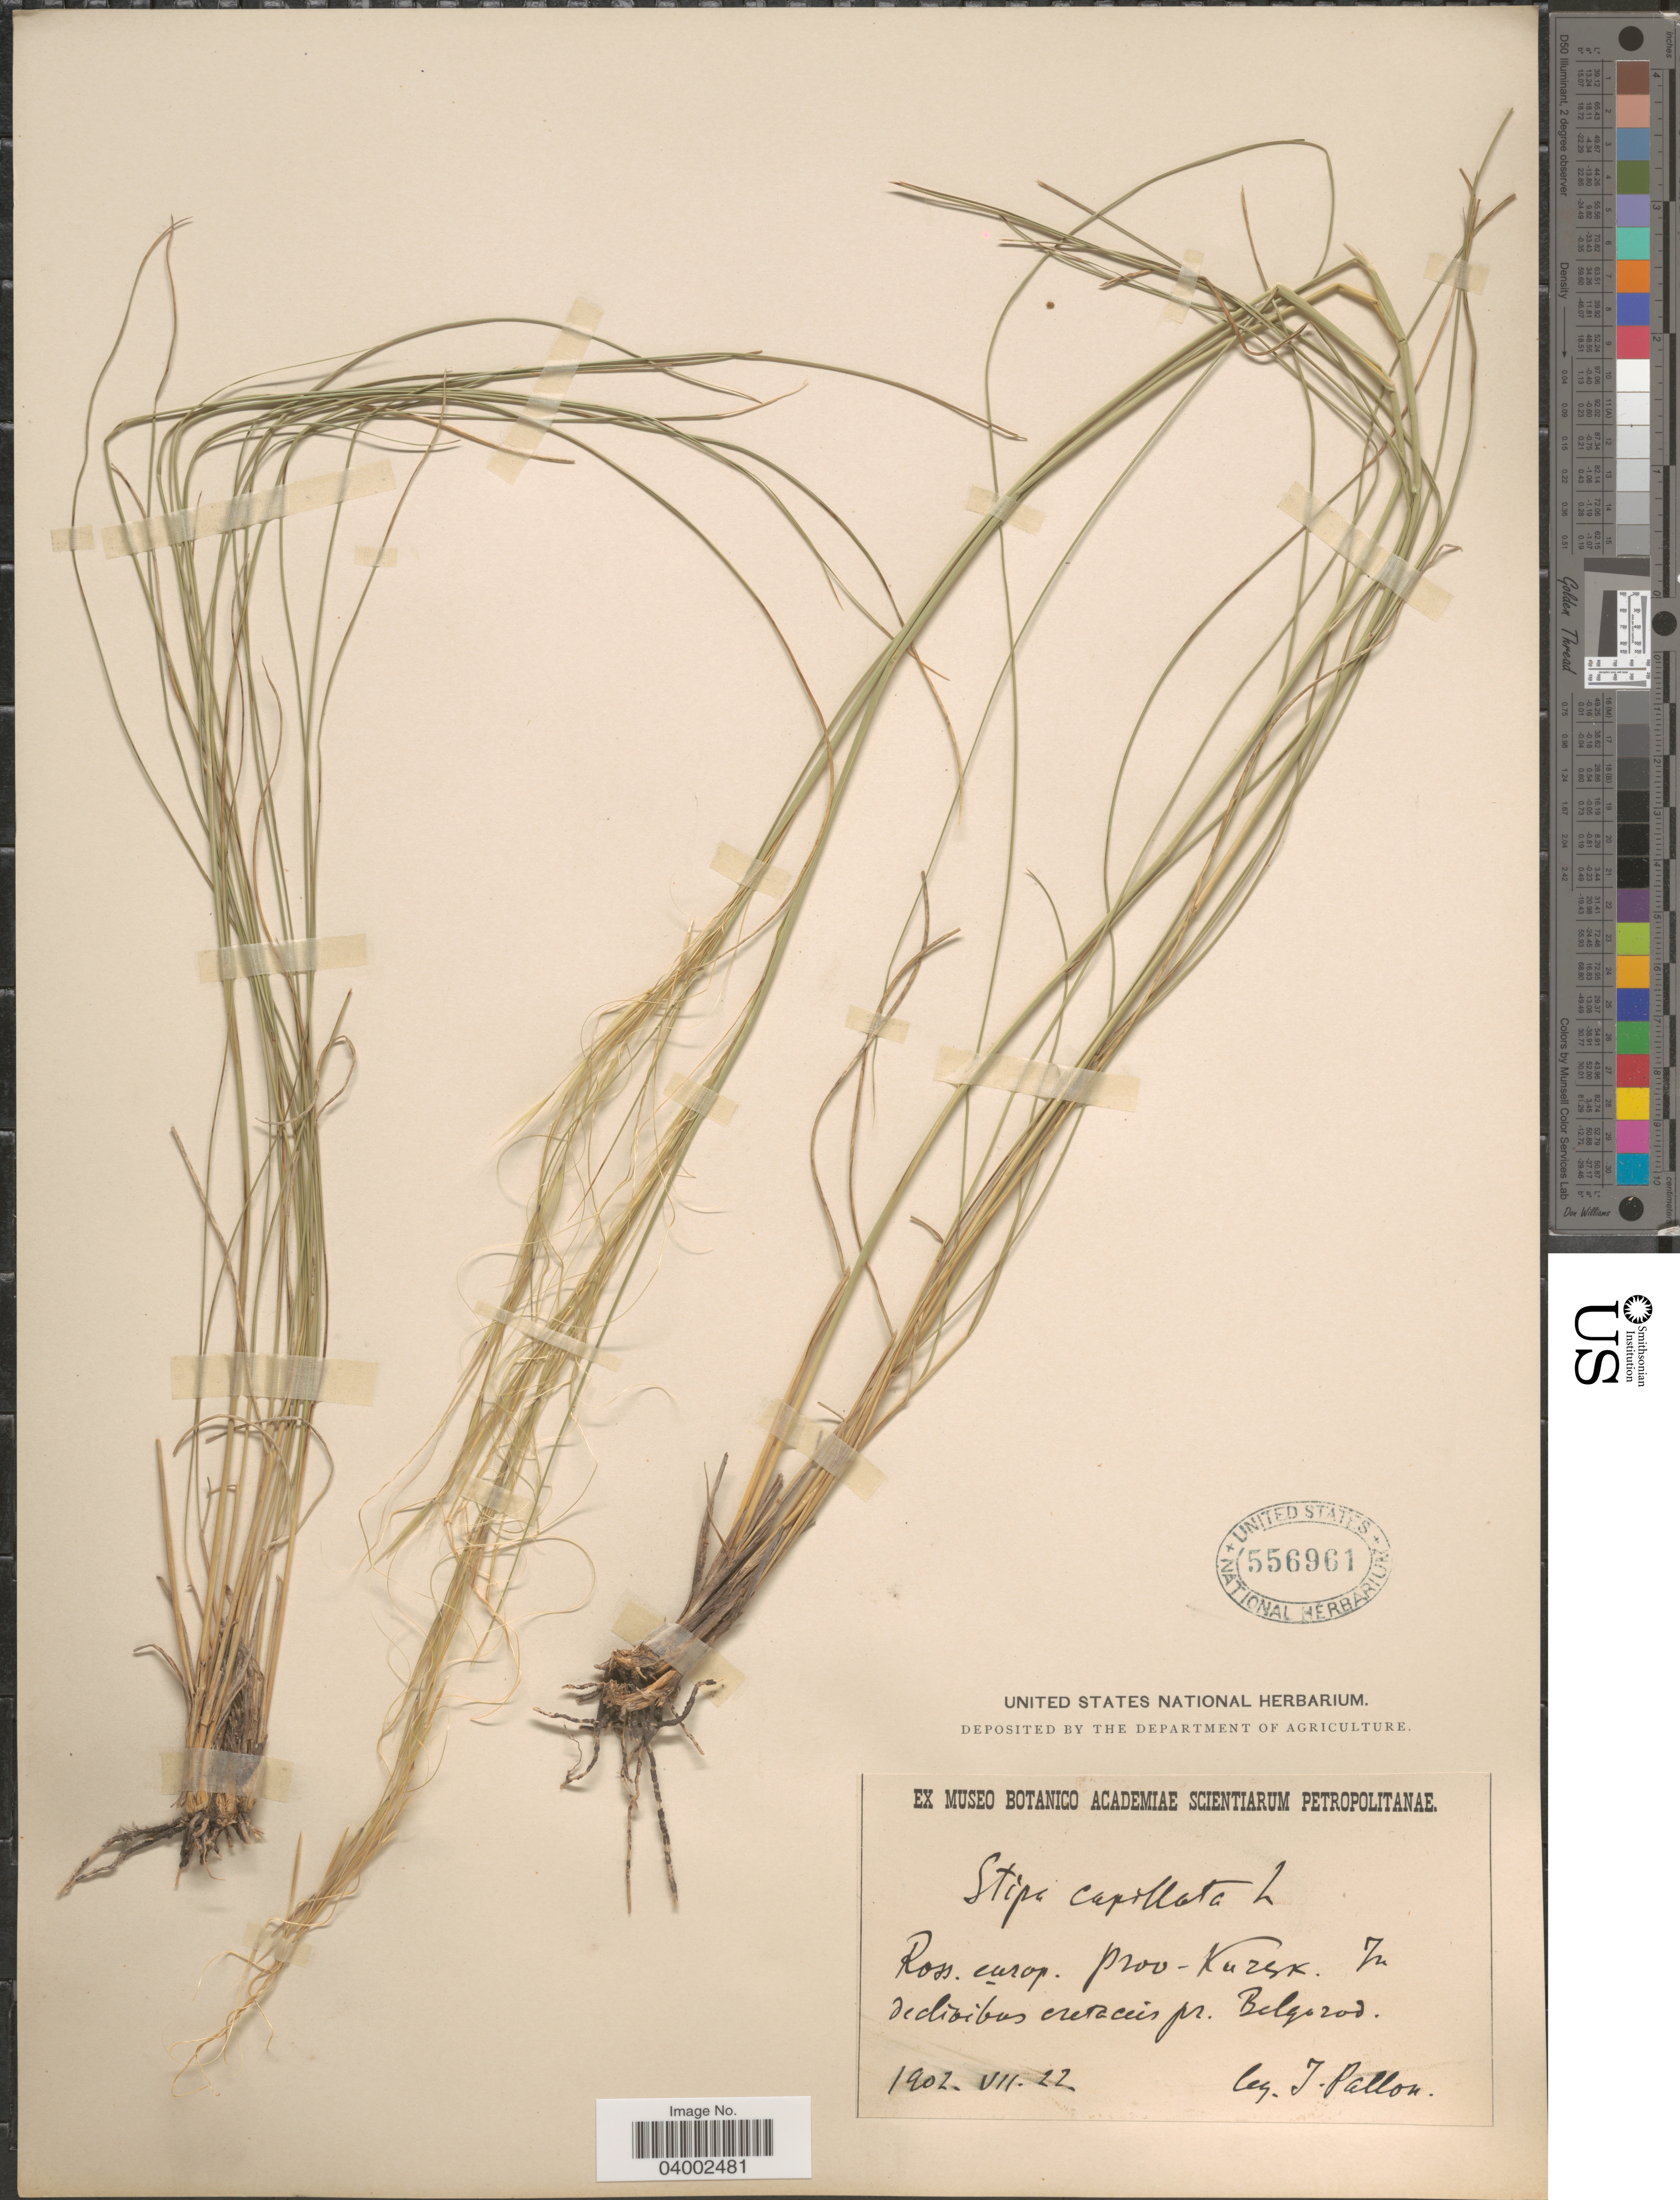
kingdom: Plantae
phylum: Tracheophyta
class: Liliopsida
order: Poales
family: Poaceae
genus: Stipa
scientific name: Stipa capillata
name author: L.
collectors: J. Pallon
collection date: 1902-07-22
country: Russian Federation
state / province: Belgorod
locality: Ross. europ. prov.-Kursk. In declivibus cretaceis pr. Belgorod.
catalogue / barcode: US 556961